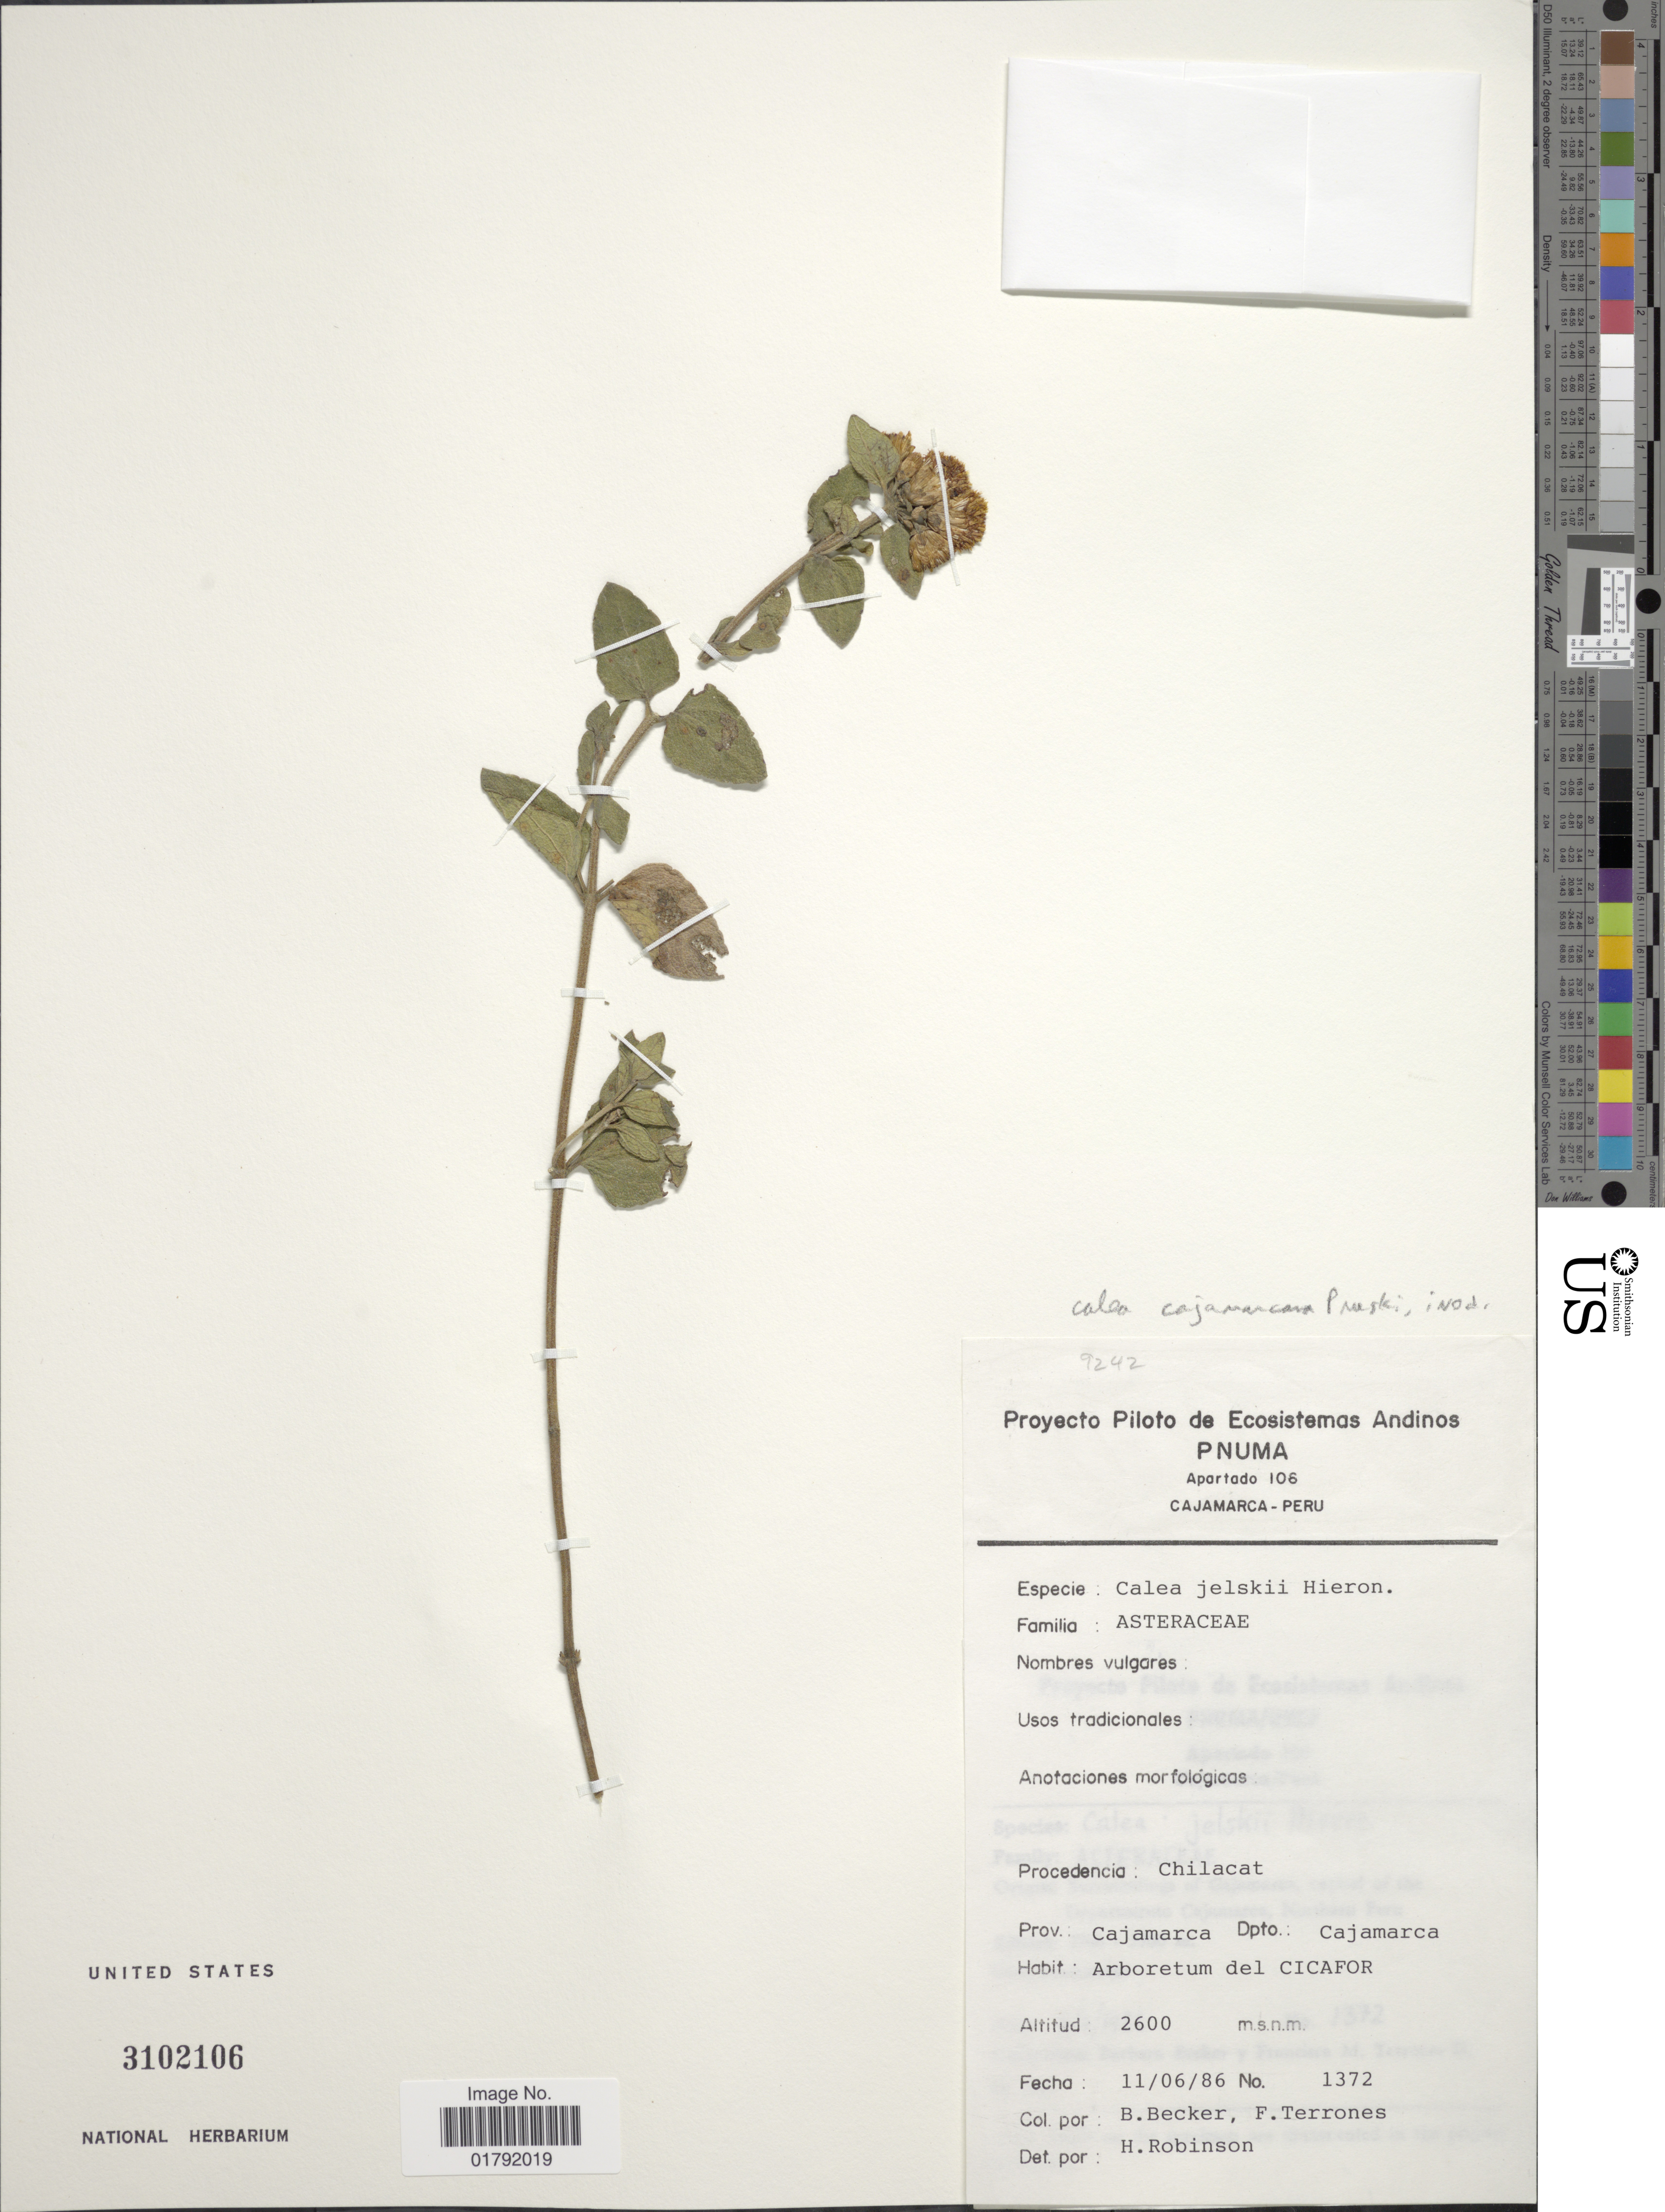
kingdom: Plantae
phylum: Tracheophyta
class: Magnoliopsida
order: Asterales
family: Asteraceae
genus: Calea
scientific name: Calea jelskii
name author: Hieron.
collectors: B. Becker, F. Terrones & H. Robinson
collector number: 1372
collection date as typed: Transcribed d/m/y: 11/6/86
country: Peru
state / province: Cajamarca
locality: Dpto.: Cajamarca, arboretum del CICAFOR.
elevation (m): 2600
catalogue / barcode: US 3102106